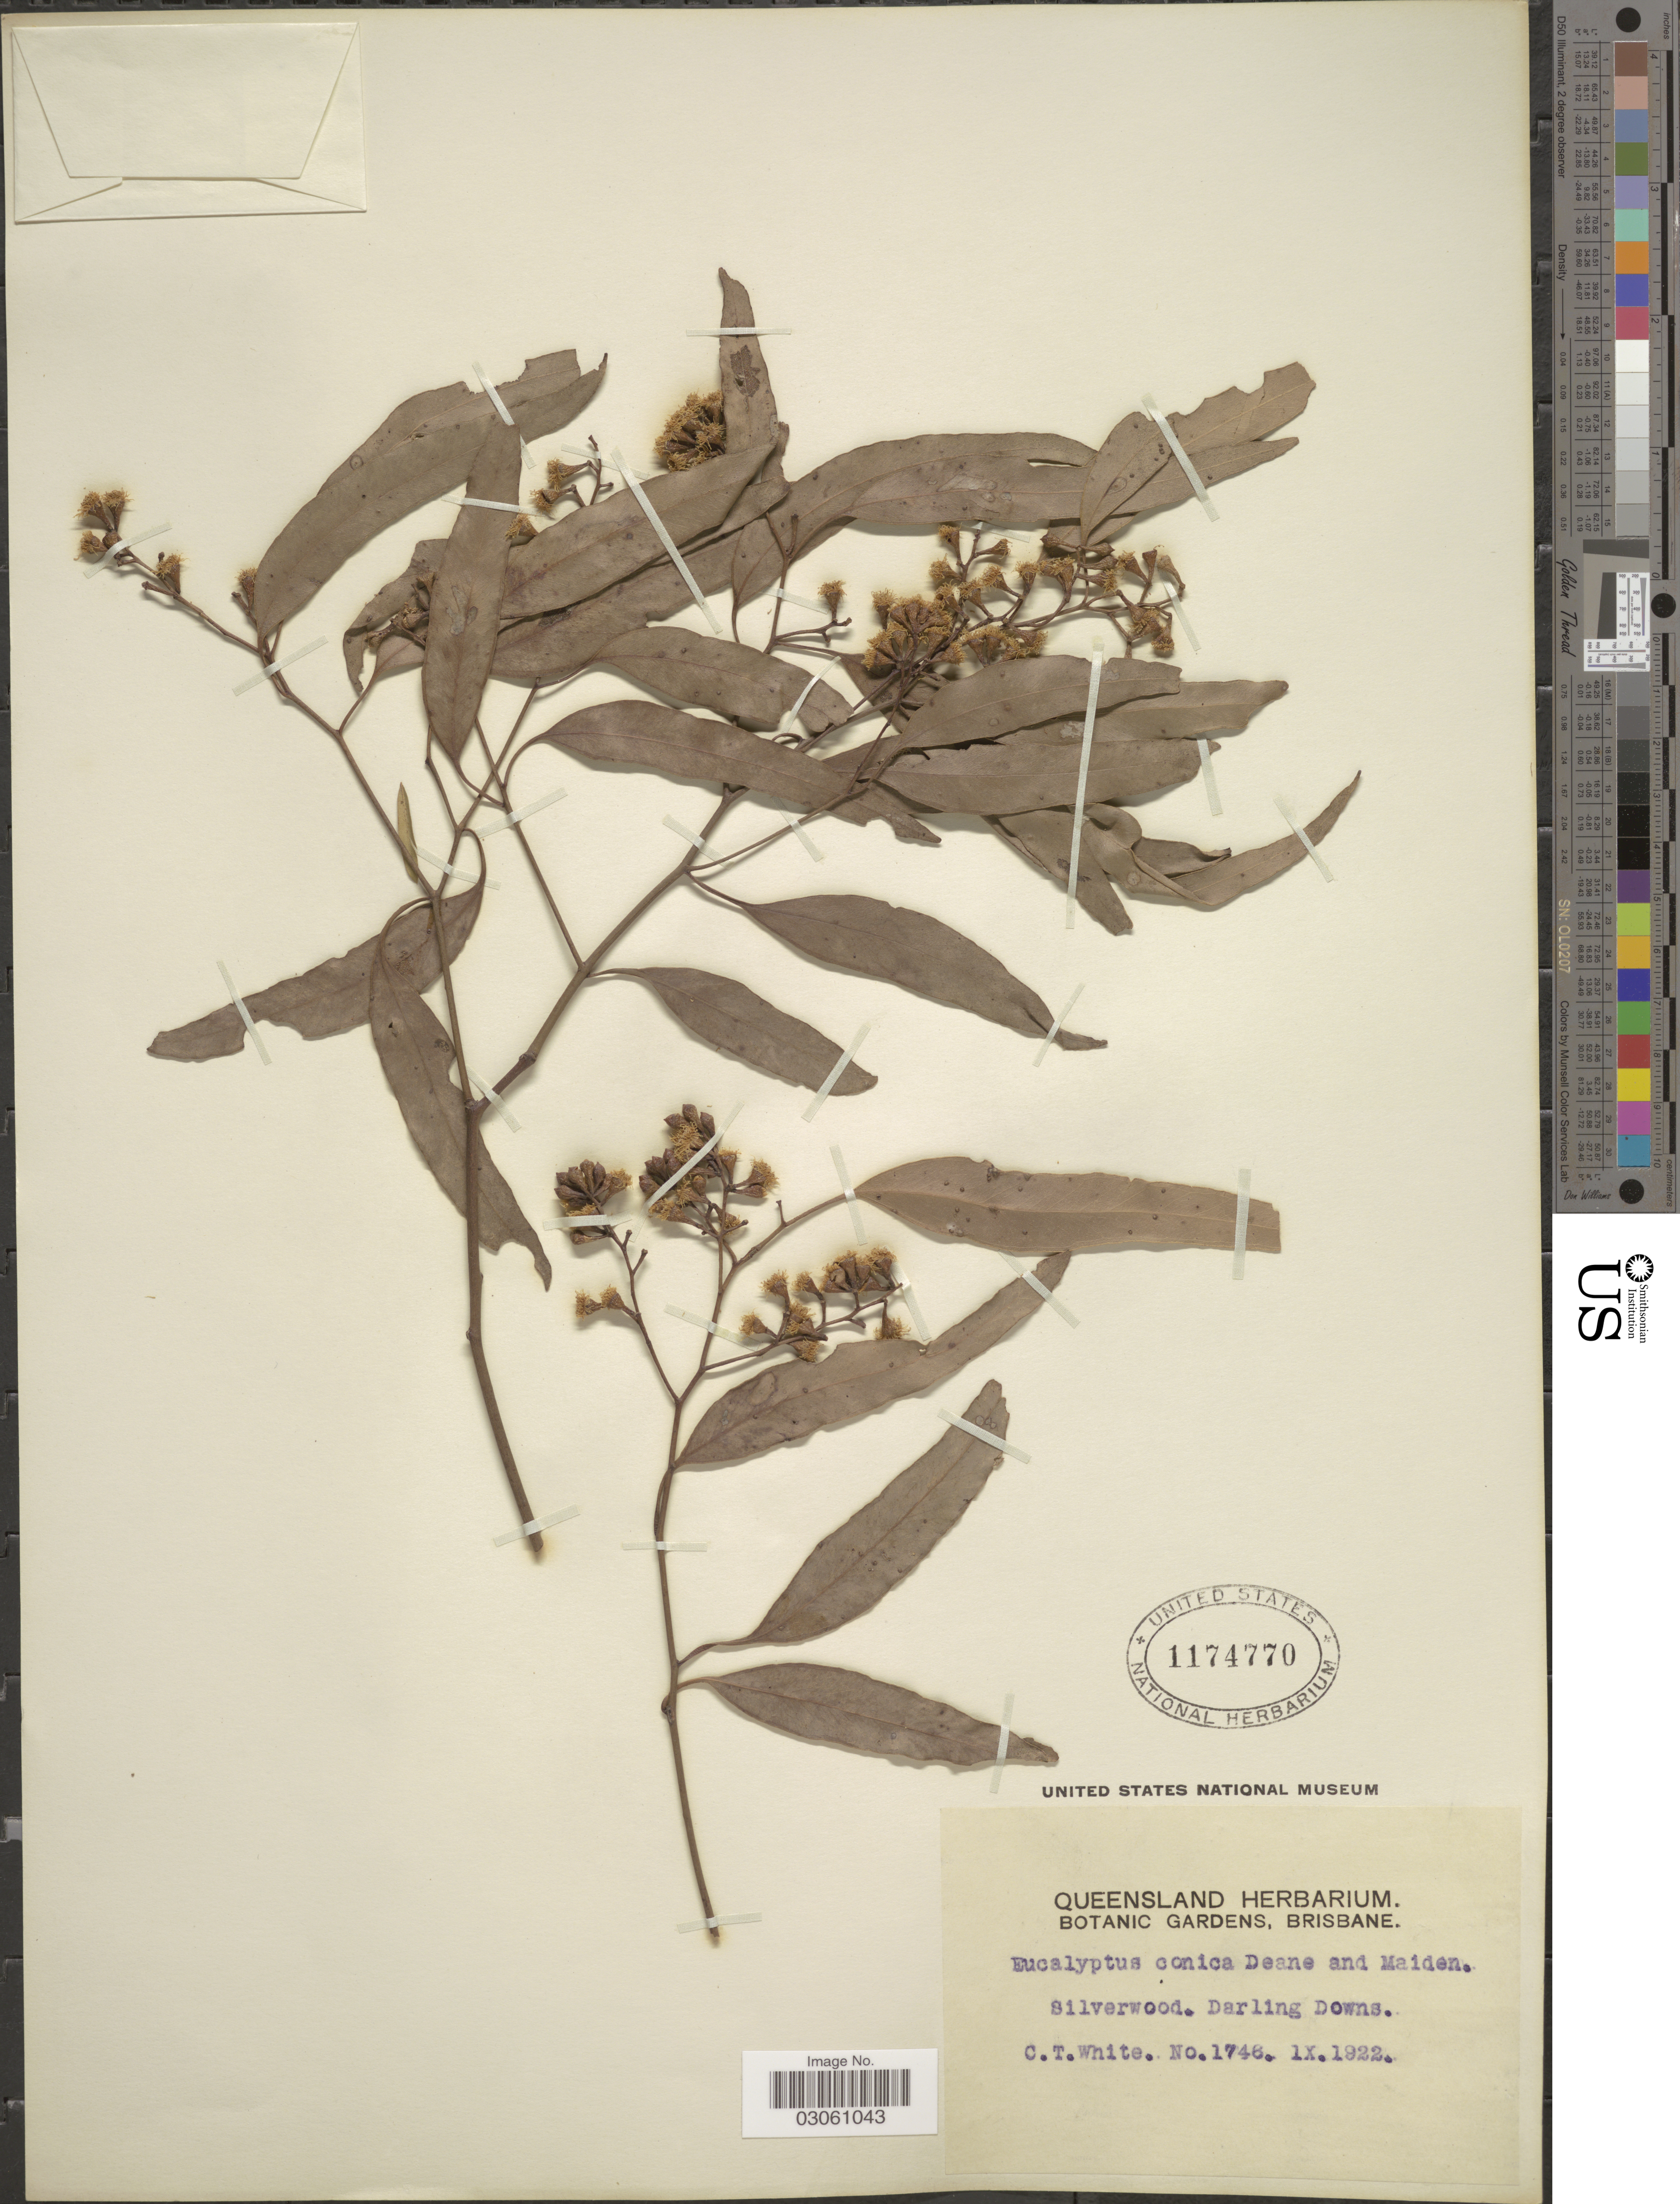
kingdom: Plantae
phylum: Tracheophyta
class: Magnoliopsida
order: Myrtales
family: Myrtaceae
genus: Eucalyptus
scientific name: Eucalyptus conica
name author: H. Deane & Maiden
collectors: C. T. White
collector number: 1746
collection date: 1922-09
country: Australia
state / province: Queensland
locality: Silverwood. Darling Downs.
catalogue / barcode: US 1174770